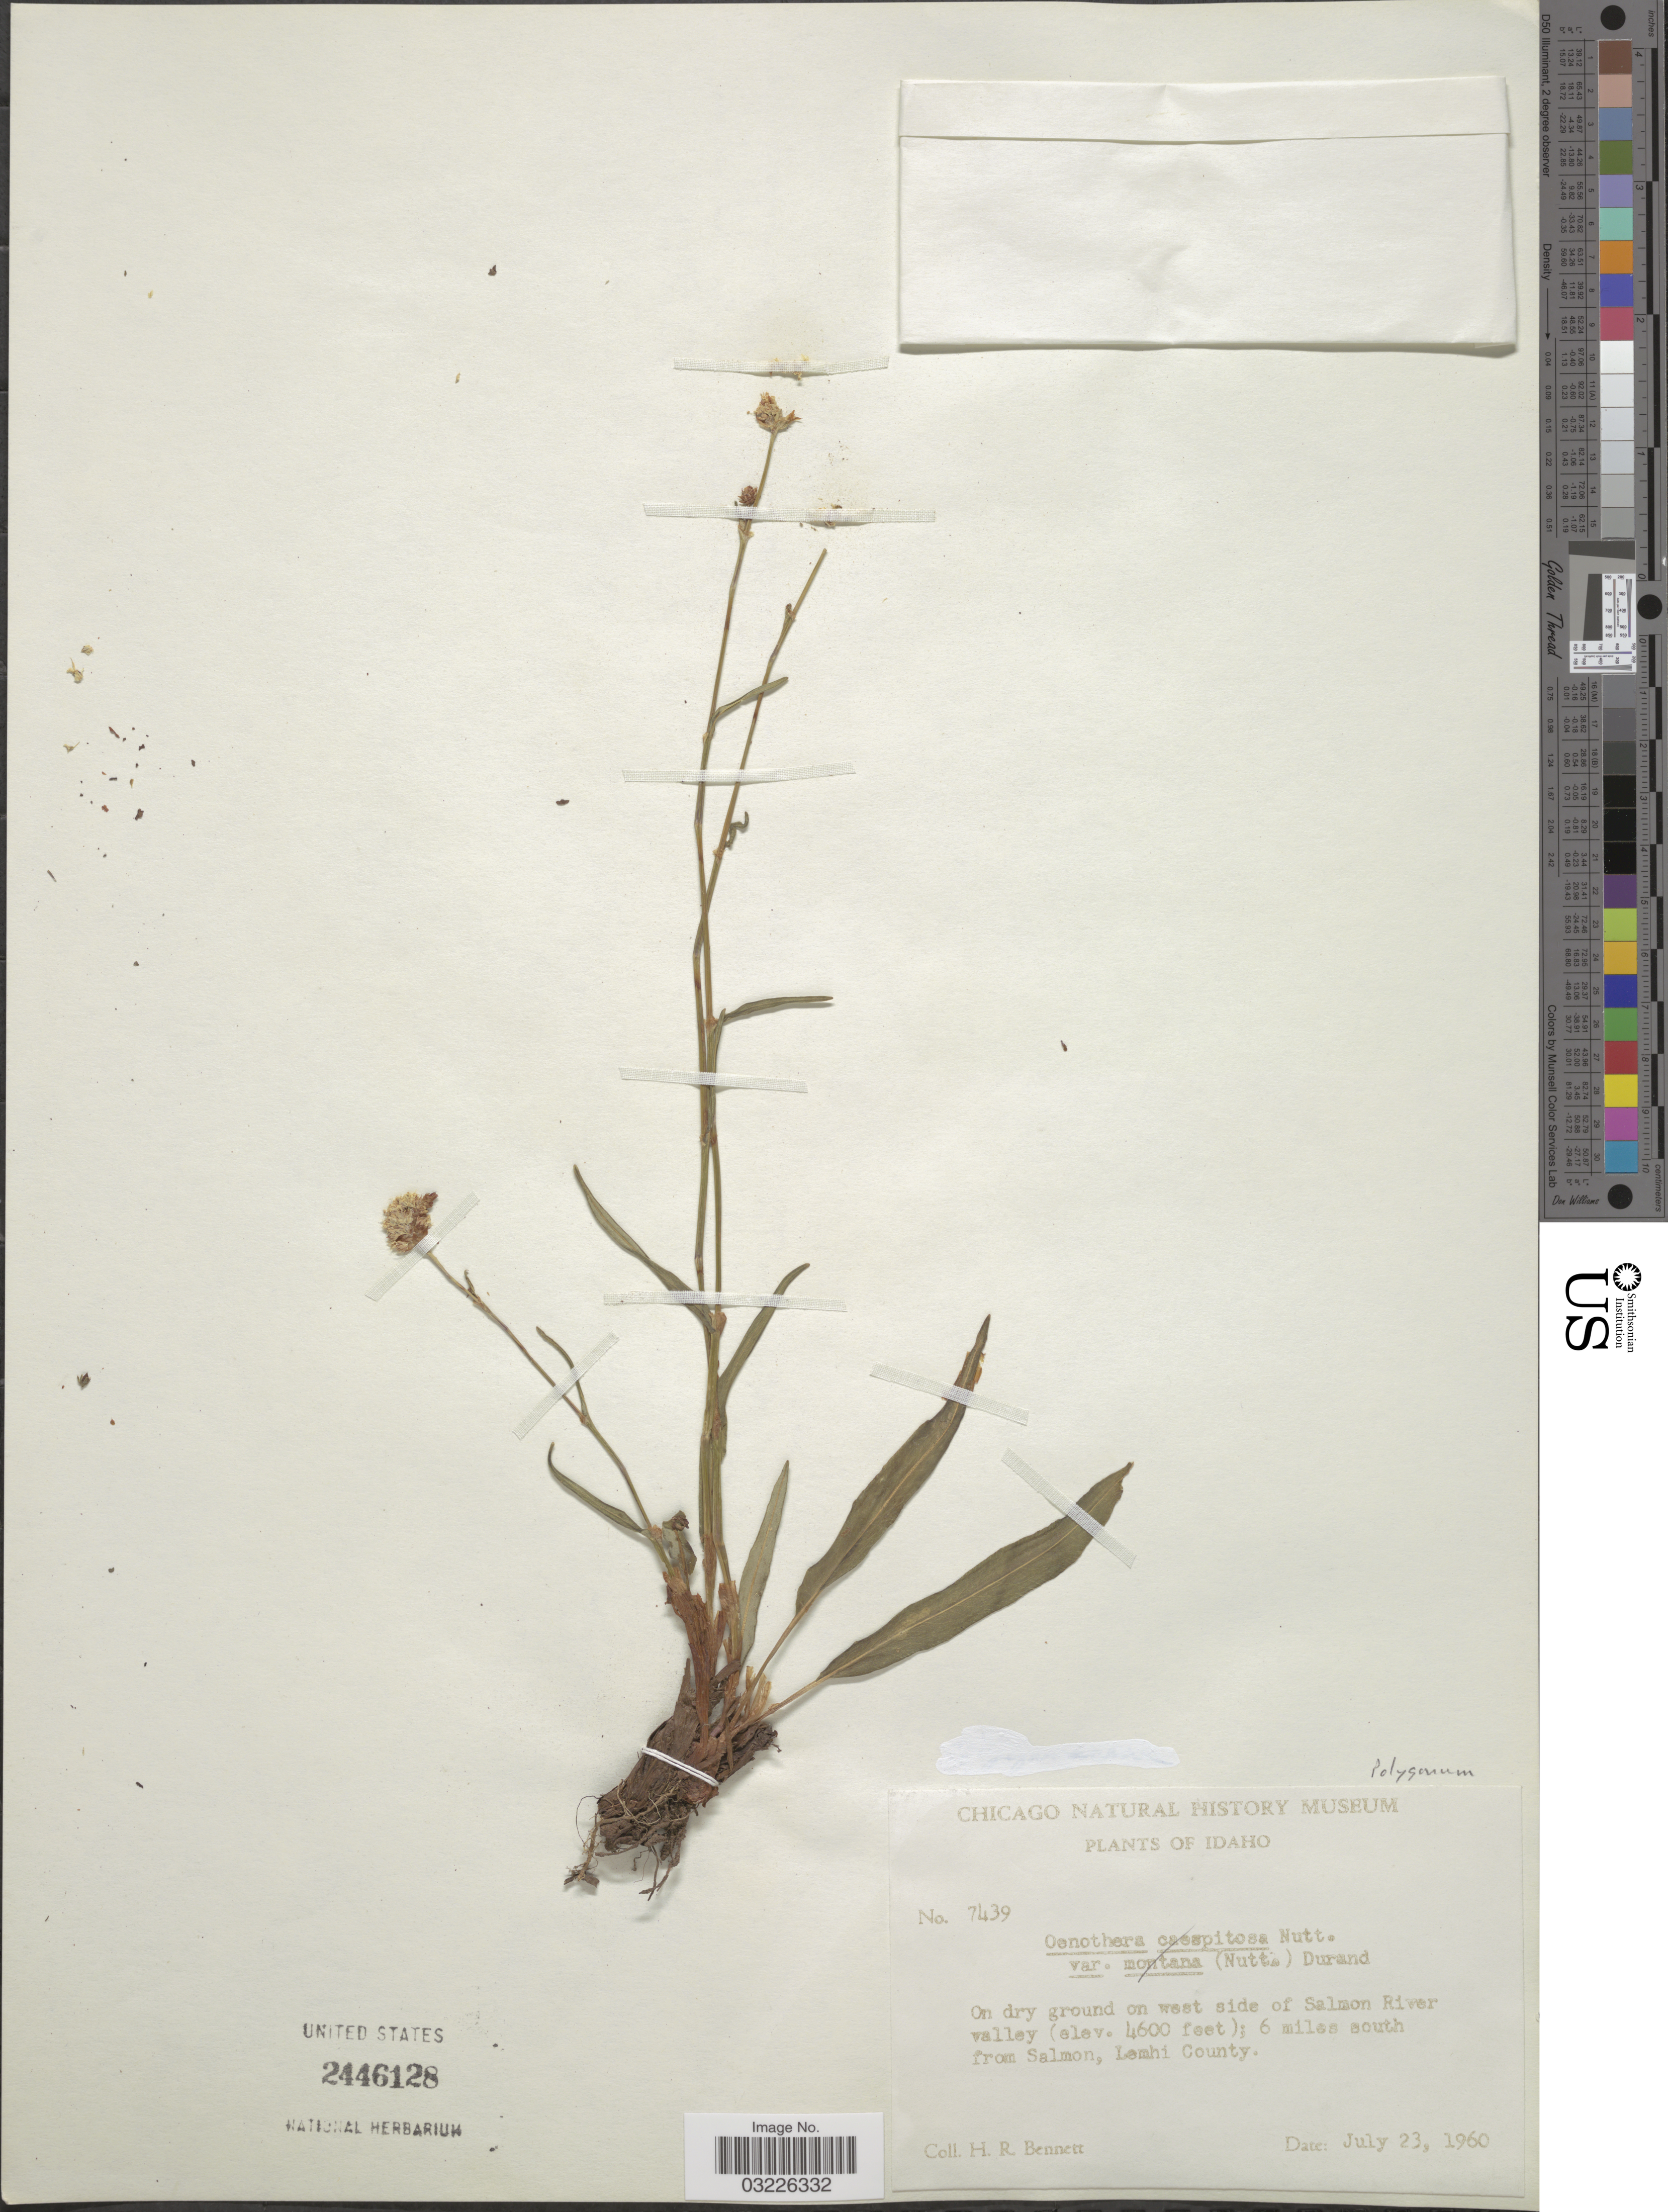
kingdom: Plantae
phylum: Tracheophyta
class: Magnoliopsida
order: Caryophyllales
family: Polygonaceae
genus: Bistorta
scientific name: Bistorta bistortoides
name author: (Pursh) Small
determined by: Strong, Mark T., (BOT), Smithsonian Institution - National Museum of Natural History (UNITED STATES)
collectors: H. R. Bennett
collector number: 7439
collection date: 1960-07-23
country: United States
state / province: Idaho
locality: On dry ground on west side of Salmon River valley; 6 miles south from Salmon, Lemhi County.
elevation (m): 1402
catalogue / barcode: US 2446128